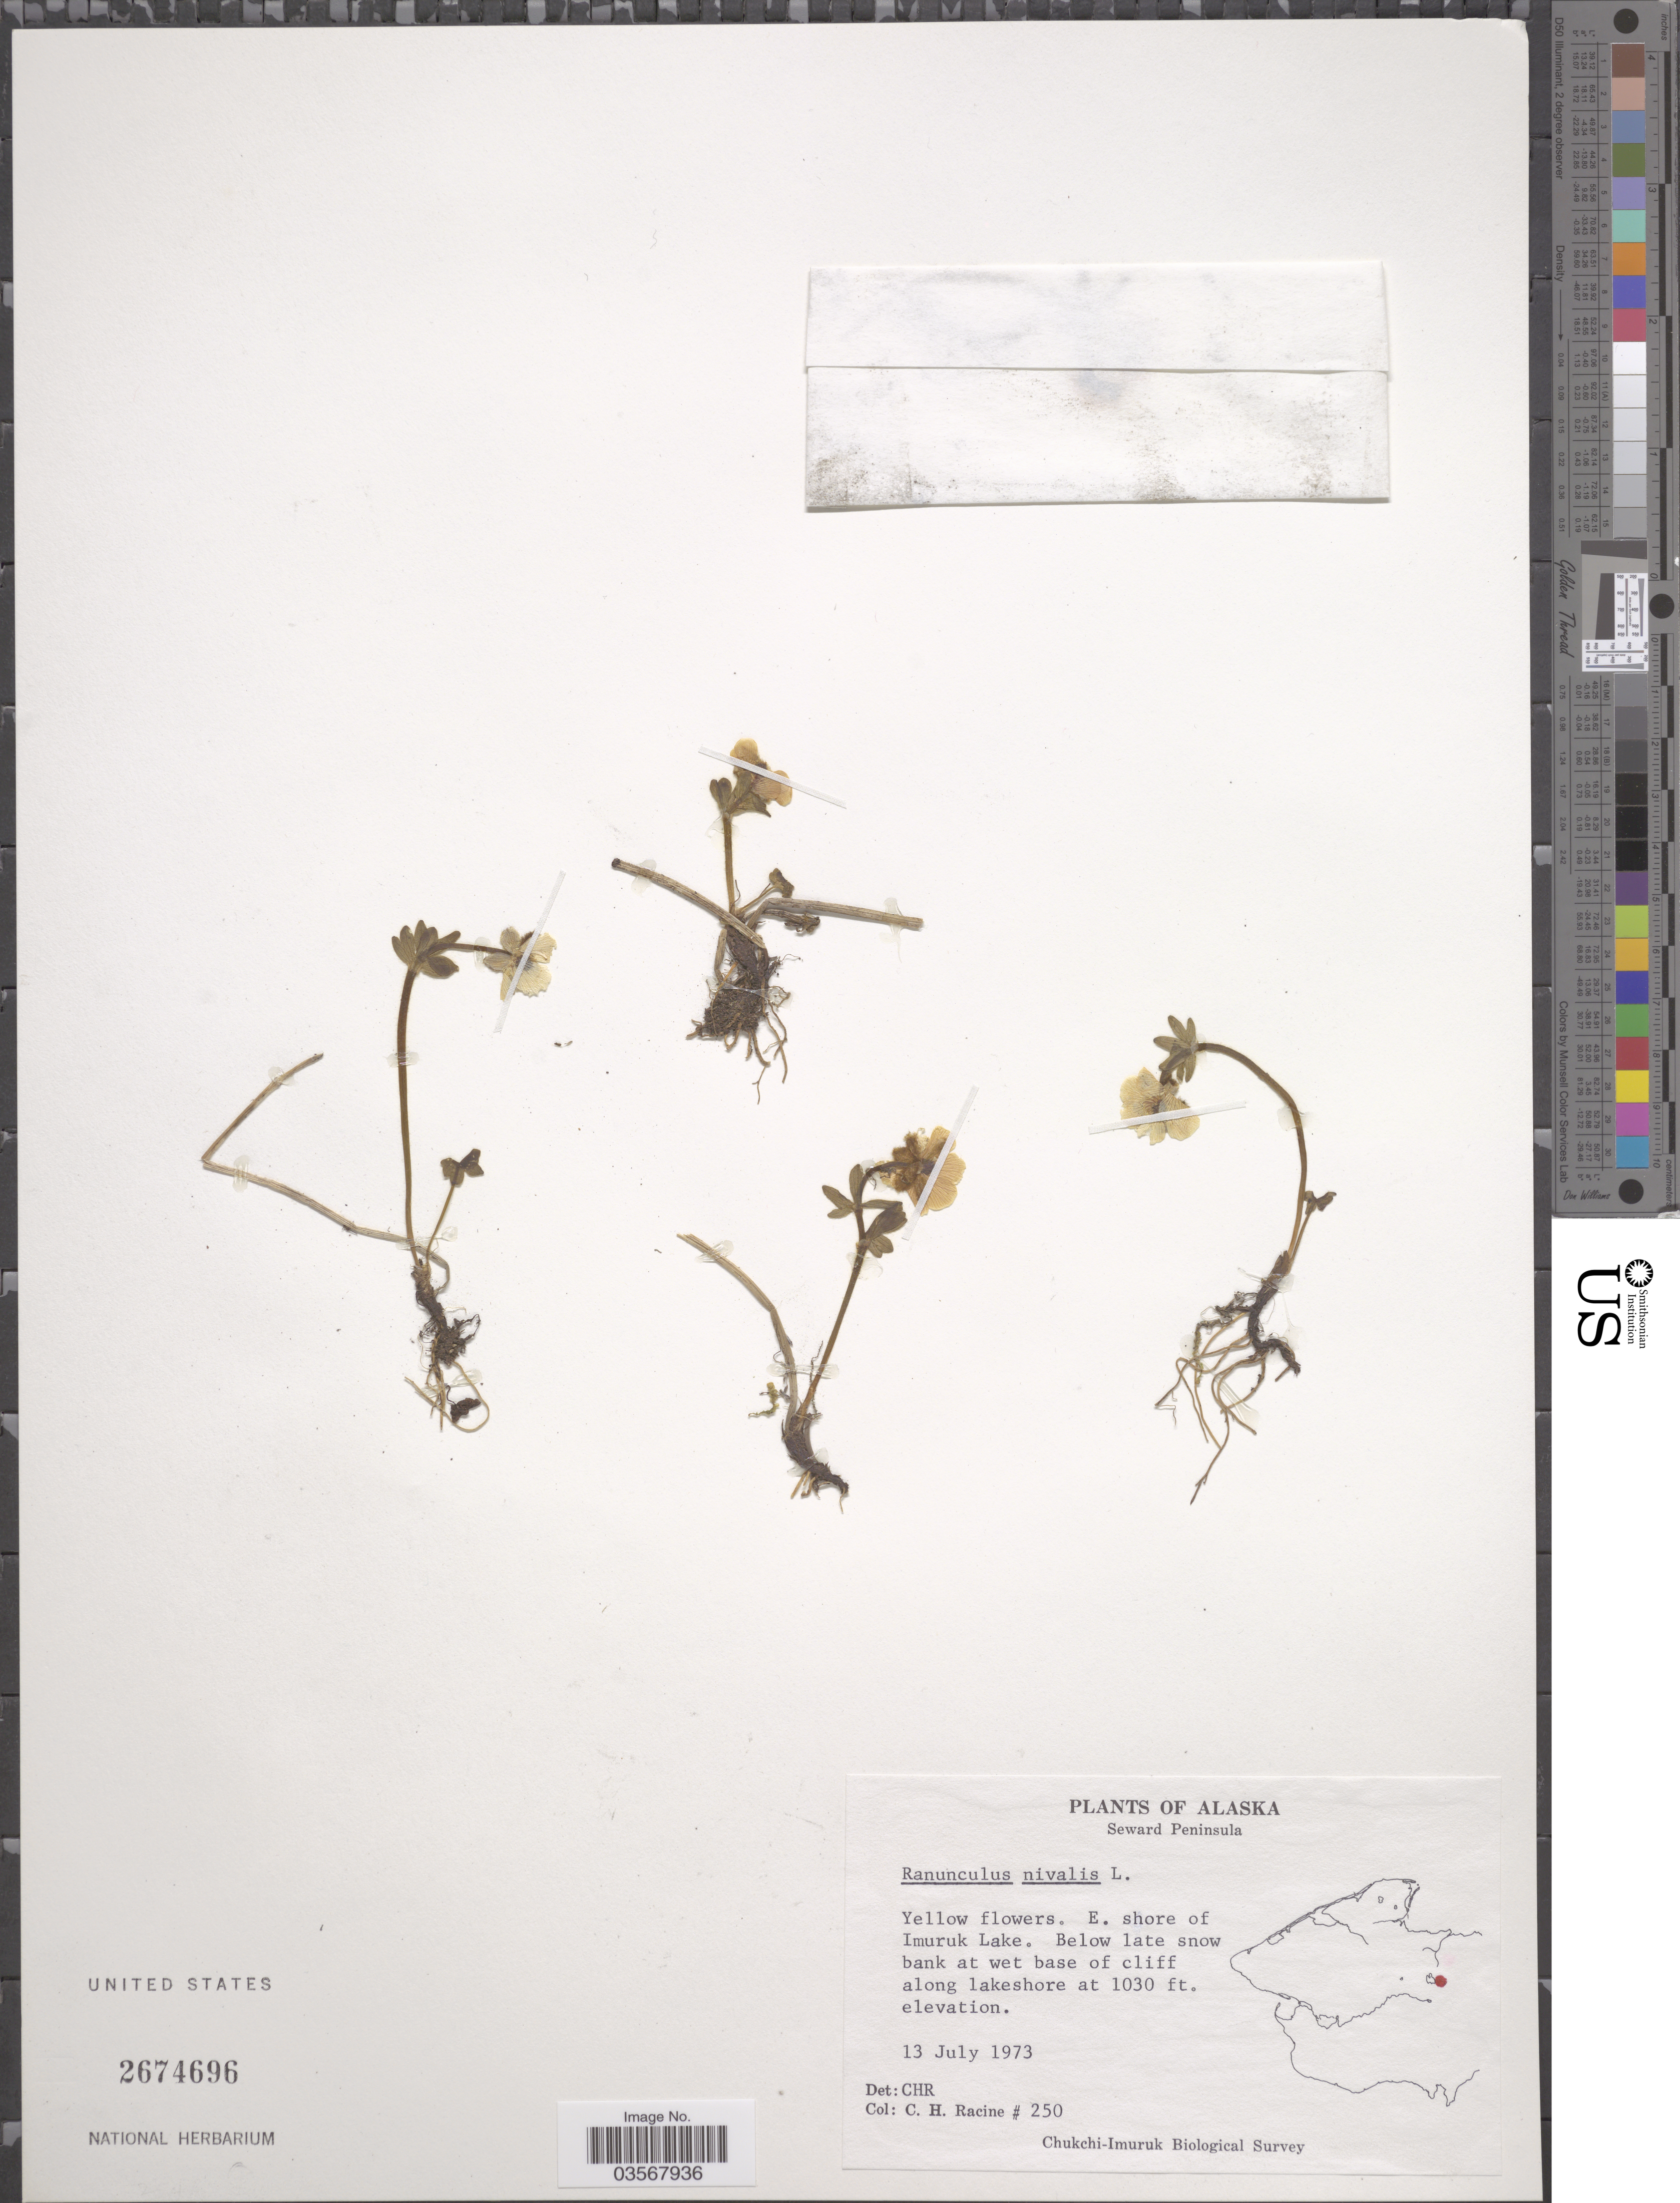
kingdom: Plantae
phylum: Tracheophyta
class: Magnoliopsida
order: Ranunculales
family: Ranunculaceae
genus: Ranunculus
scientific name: Ranunculus nivalis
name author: L.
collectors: C. Racine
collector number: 250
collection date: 1973-07-13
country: United States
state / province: Alaska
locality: Seward Peninsula. E shore of Imuruk Lake. Below late snow bank at wet base of cliff along lakeshore.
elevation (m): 314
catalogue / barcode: US 2674696